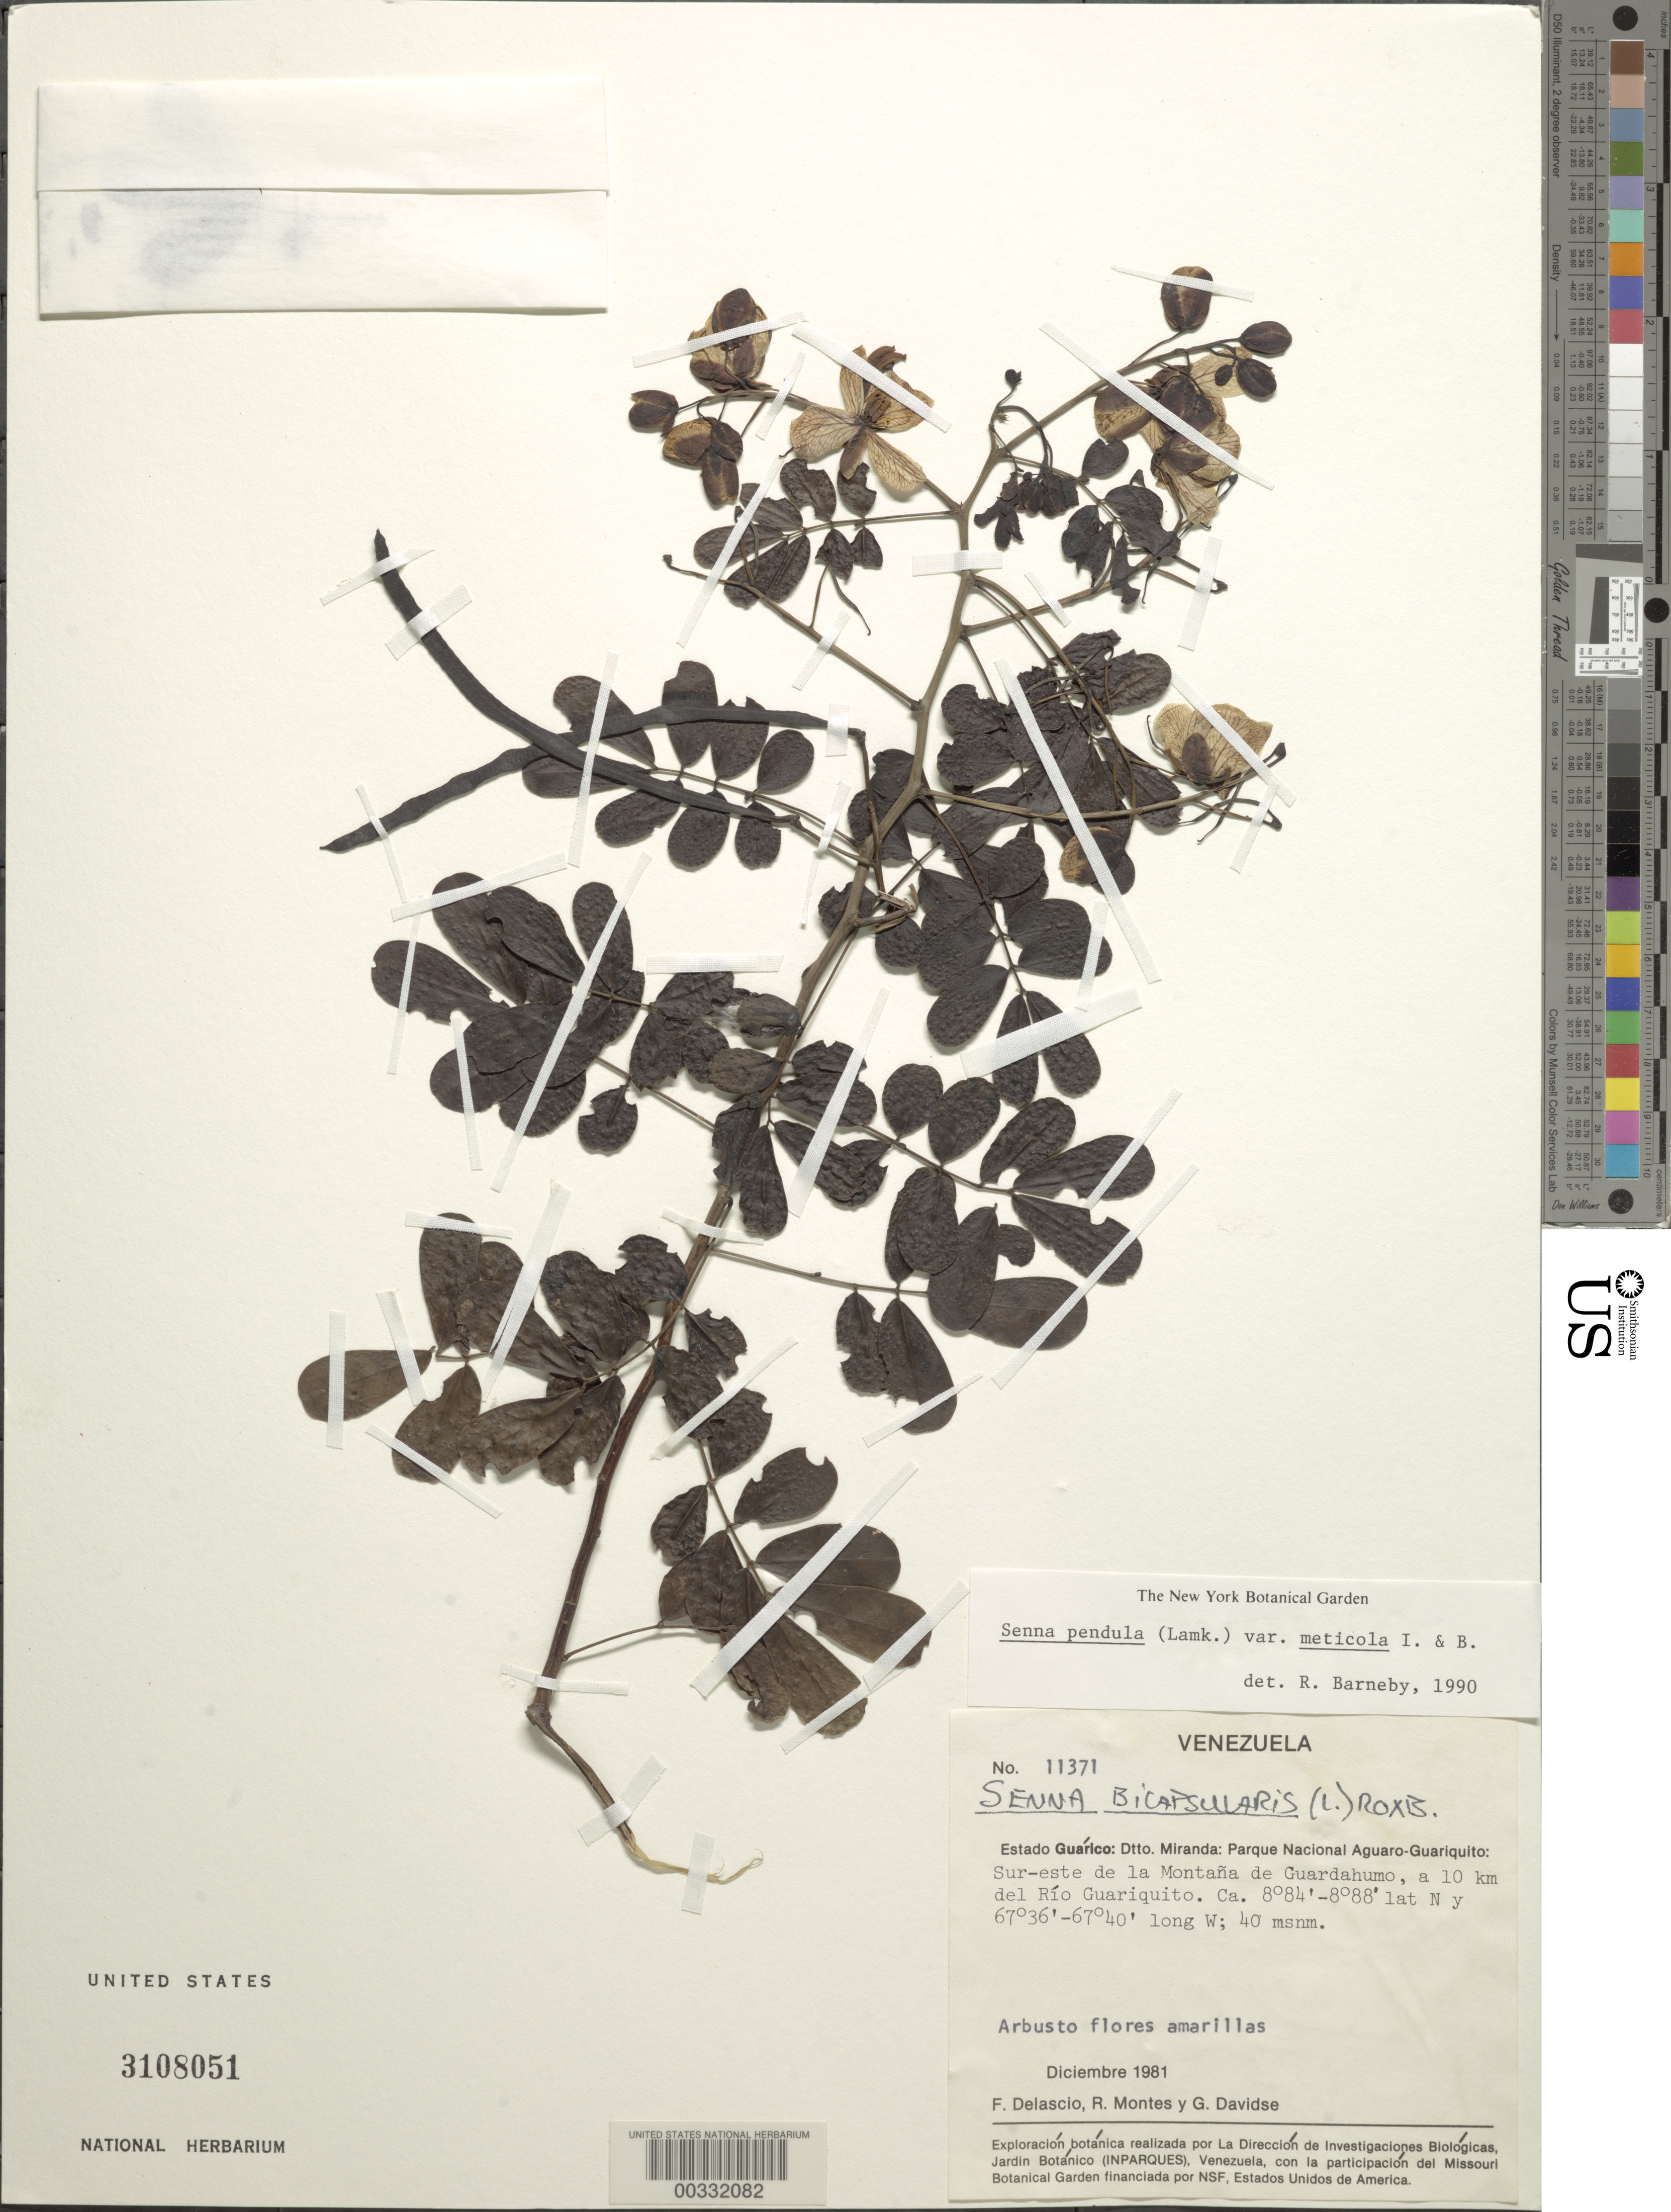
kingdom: Plantae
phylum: Tracheophyta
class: Magnoliopsida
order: Fabales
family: Fabaceae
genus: Senna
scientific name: Senna pendula var. meticola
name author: H.S. Irwin & Barneby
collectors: F. Delascio C., R. Montes & G. Davidse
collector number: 11371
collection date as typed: Dec 1981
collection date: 1981-12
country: Venezuela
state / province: Guárico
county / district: Francisco de Miranda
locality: Parque Nacional Aguaro-Guariquito; SE of Montana de Guardahumo, 10 km from the Rio Guariquito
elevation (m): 40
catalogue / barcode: US 3108051